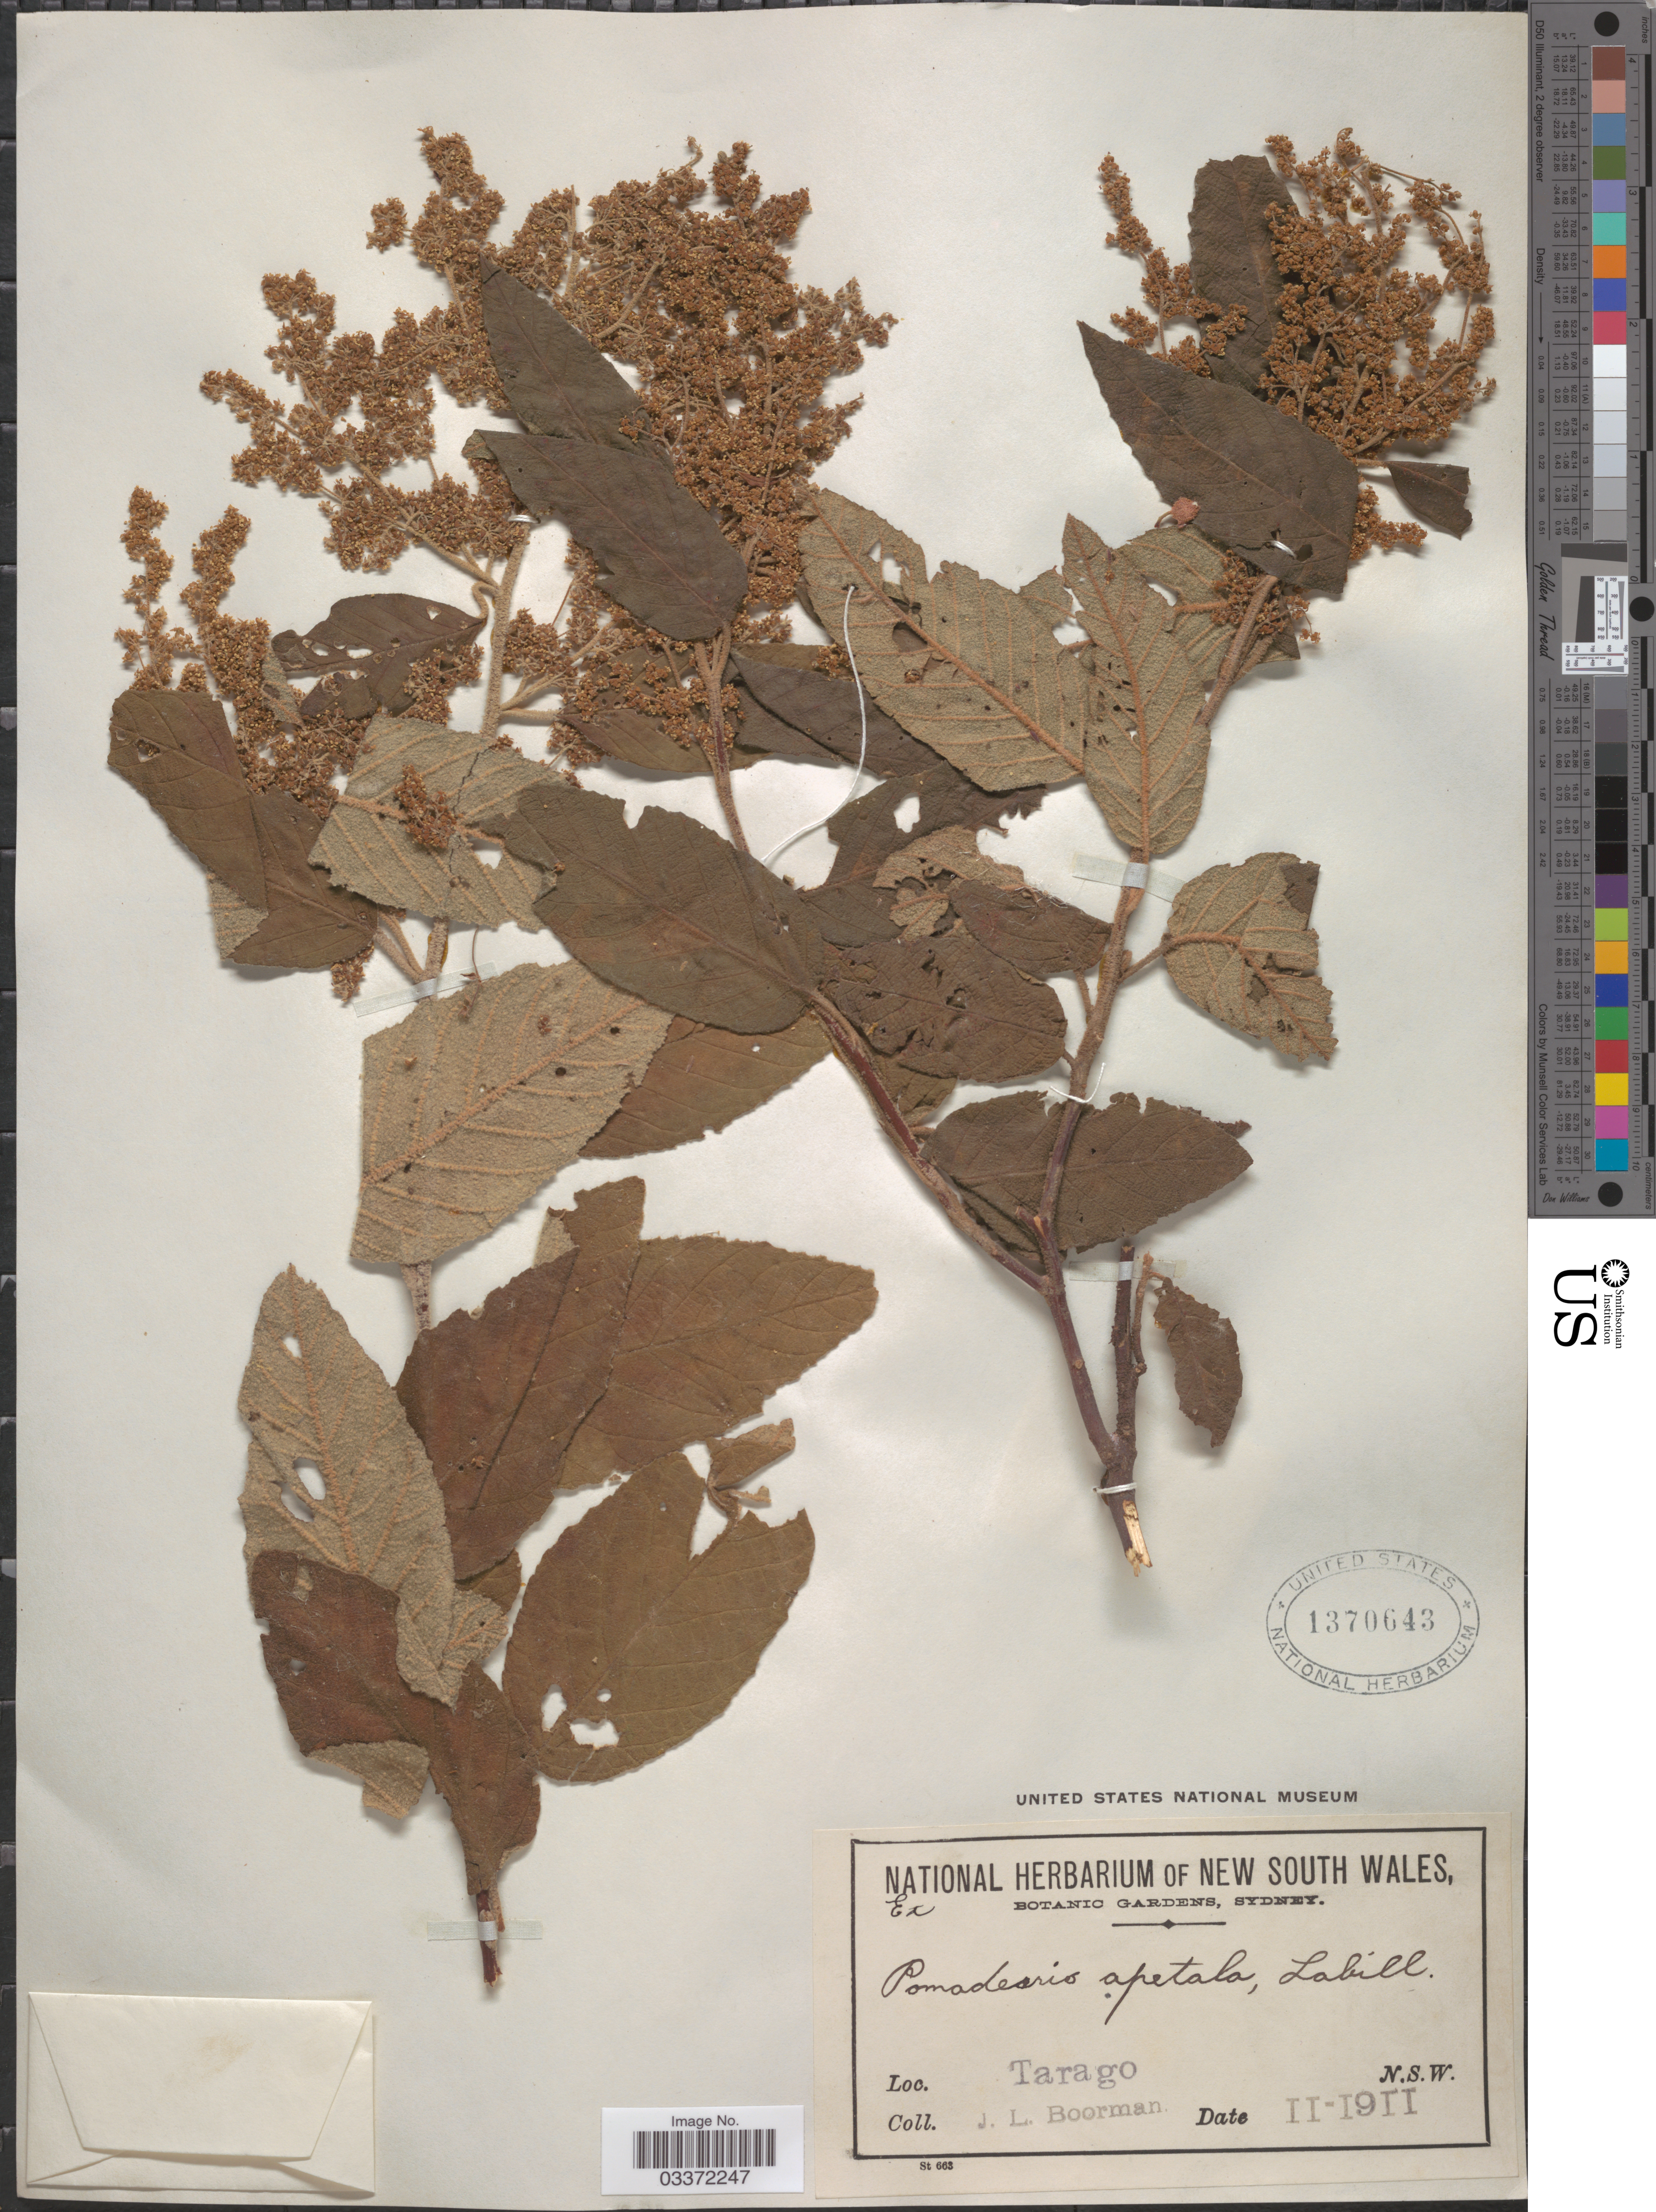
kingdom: Plantae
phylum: Tracheophyta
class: Magnoliopsida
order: Rosales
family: Rhamnaceae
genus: Pomaderris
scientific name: Pomaderris apetala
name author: Labill.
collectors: J. Boorman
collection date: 1911-11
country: Australia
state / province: New South Wales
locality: Tarago.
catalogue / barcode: US 1370643